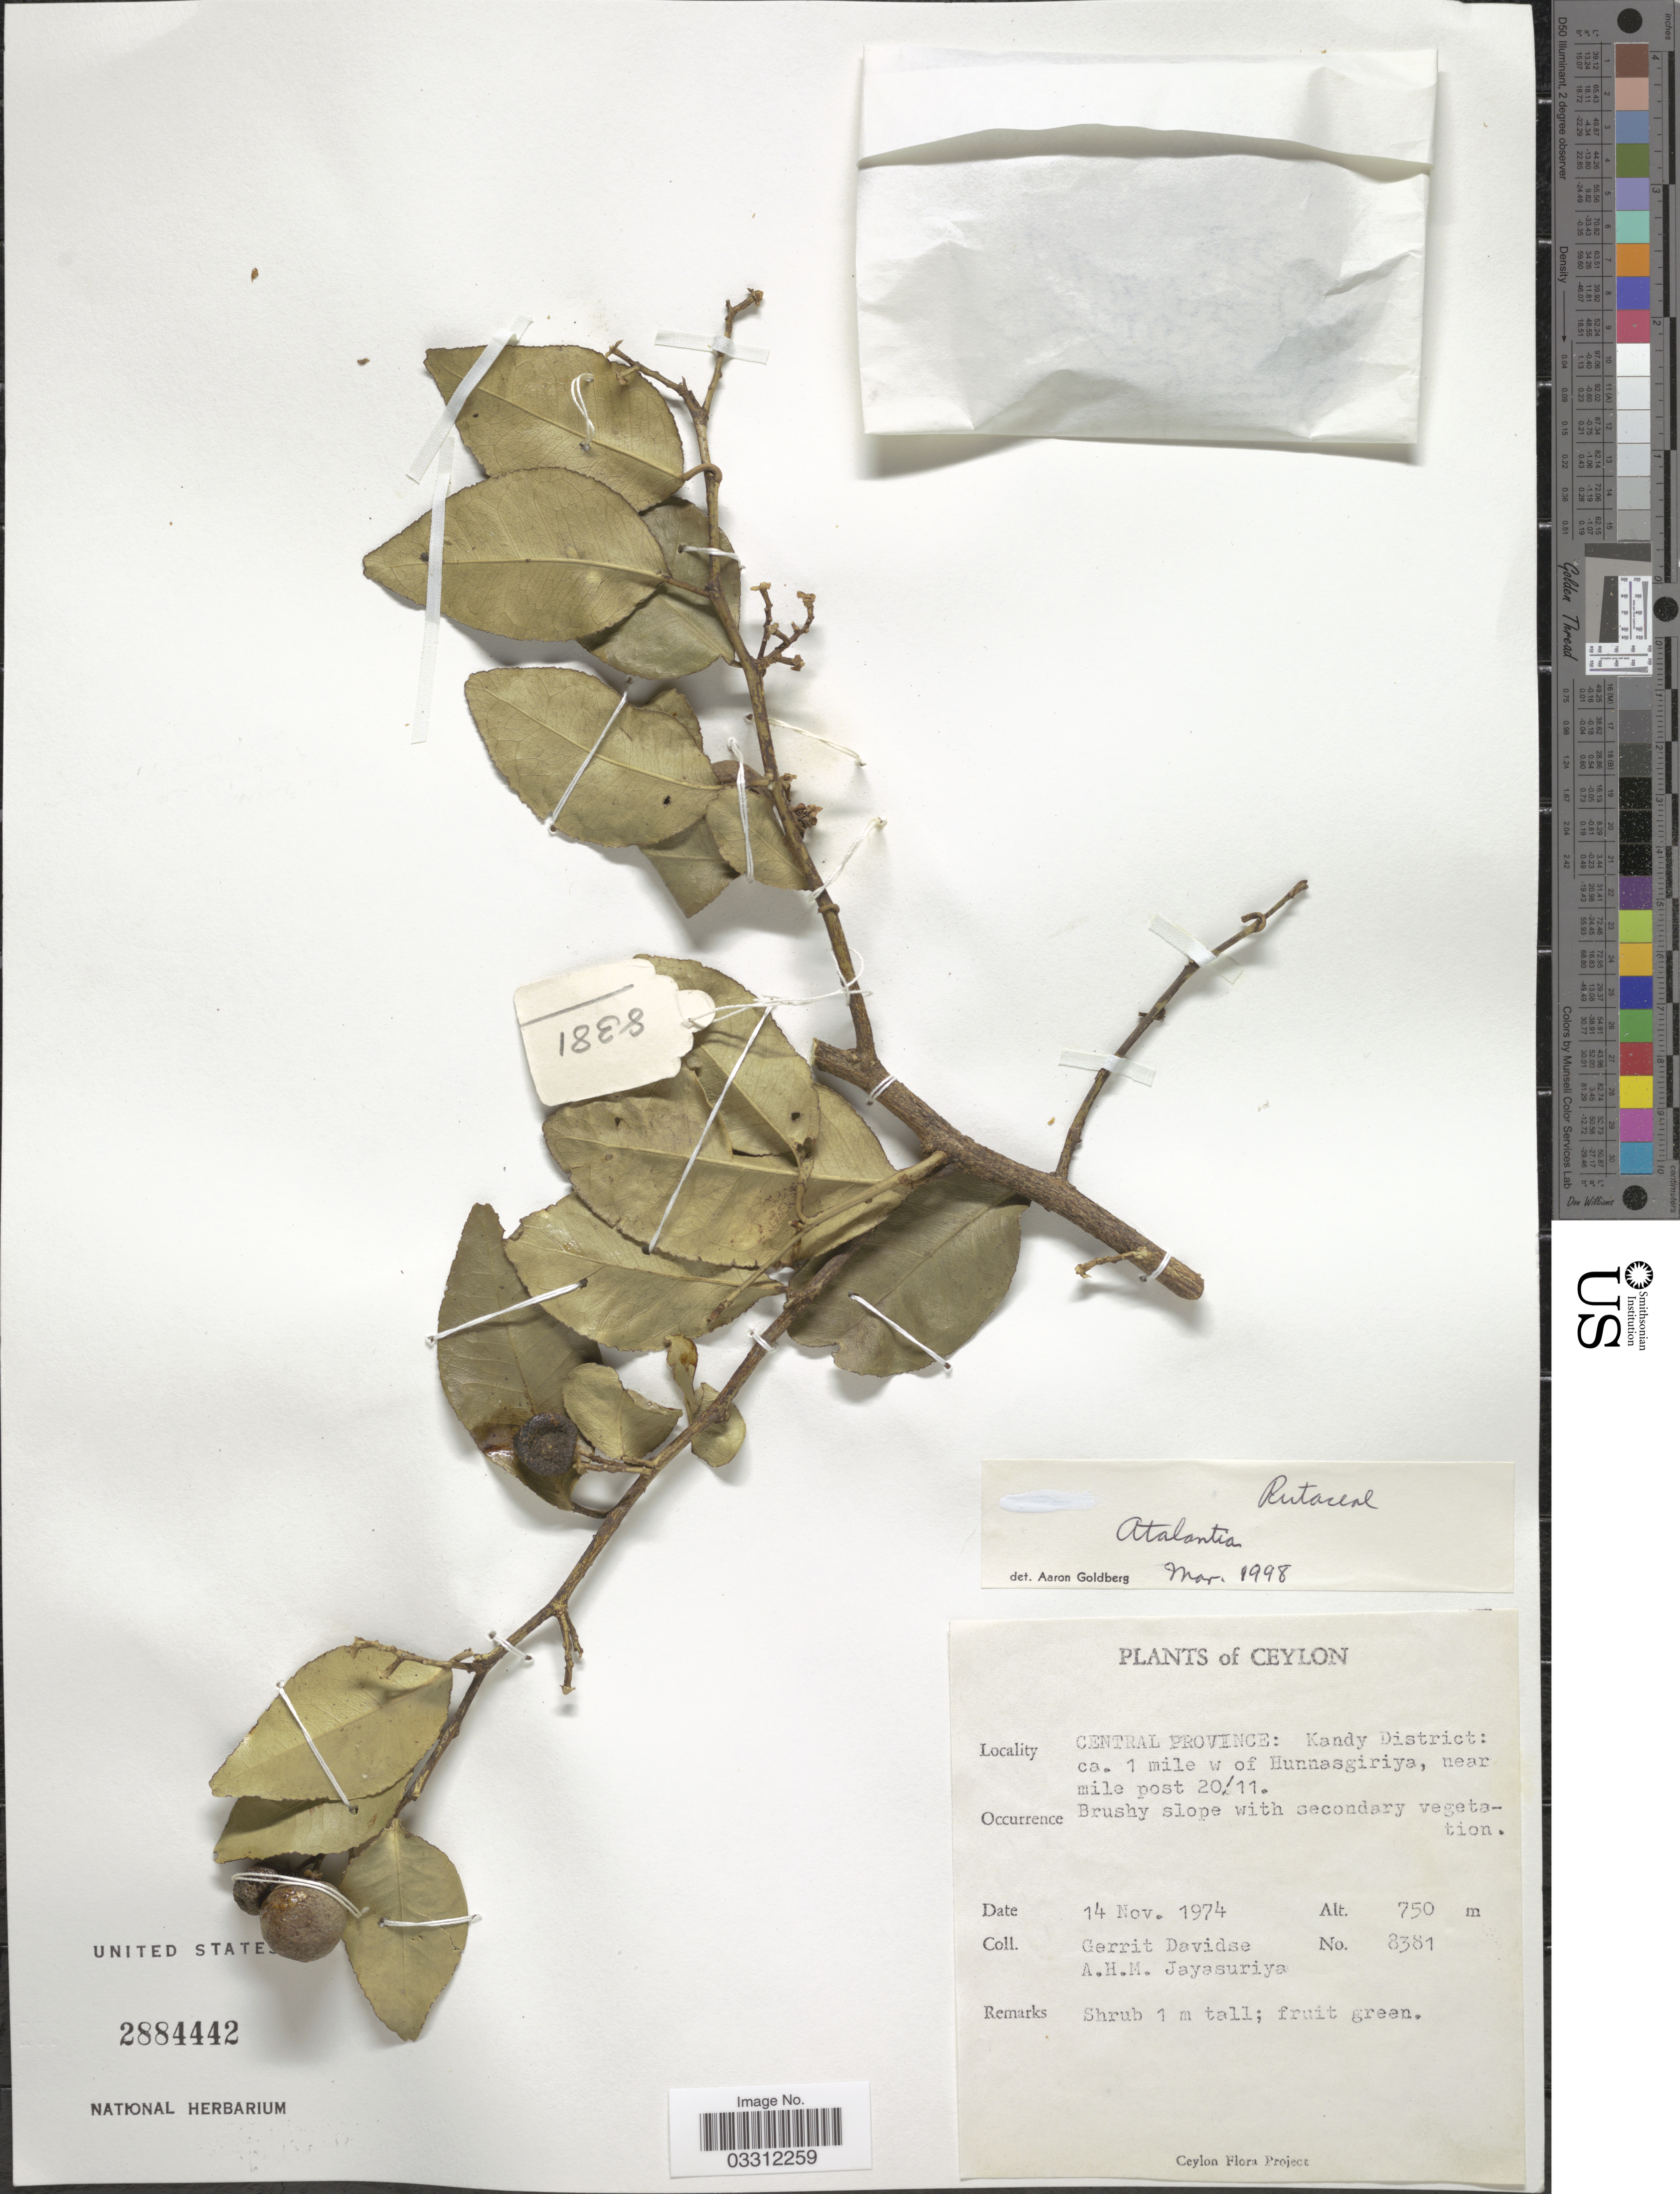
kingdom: Plantae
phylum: Tracheophyta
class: Magnoliopsida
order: Sapindales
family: Rutaceae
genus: Atalantia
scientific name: Atalantia sp.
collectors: G. Davidse & A. H. Jayasuriya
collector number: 8381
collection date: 1974-11-14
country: Sri Lanka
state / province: Central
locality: Ceylon, Kandy District: ca. 1 mile w of Hunnasgiriya, near mile post 20/11.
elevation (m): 750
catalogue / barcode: US 2884442